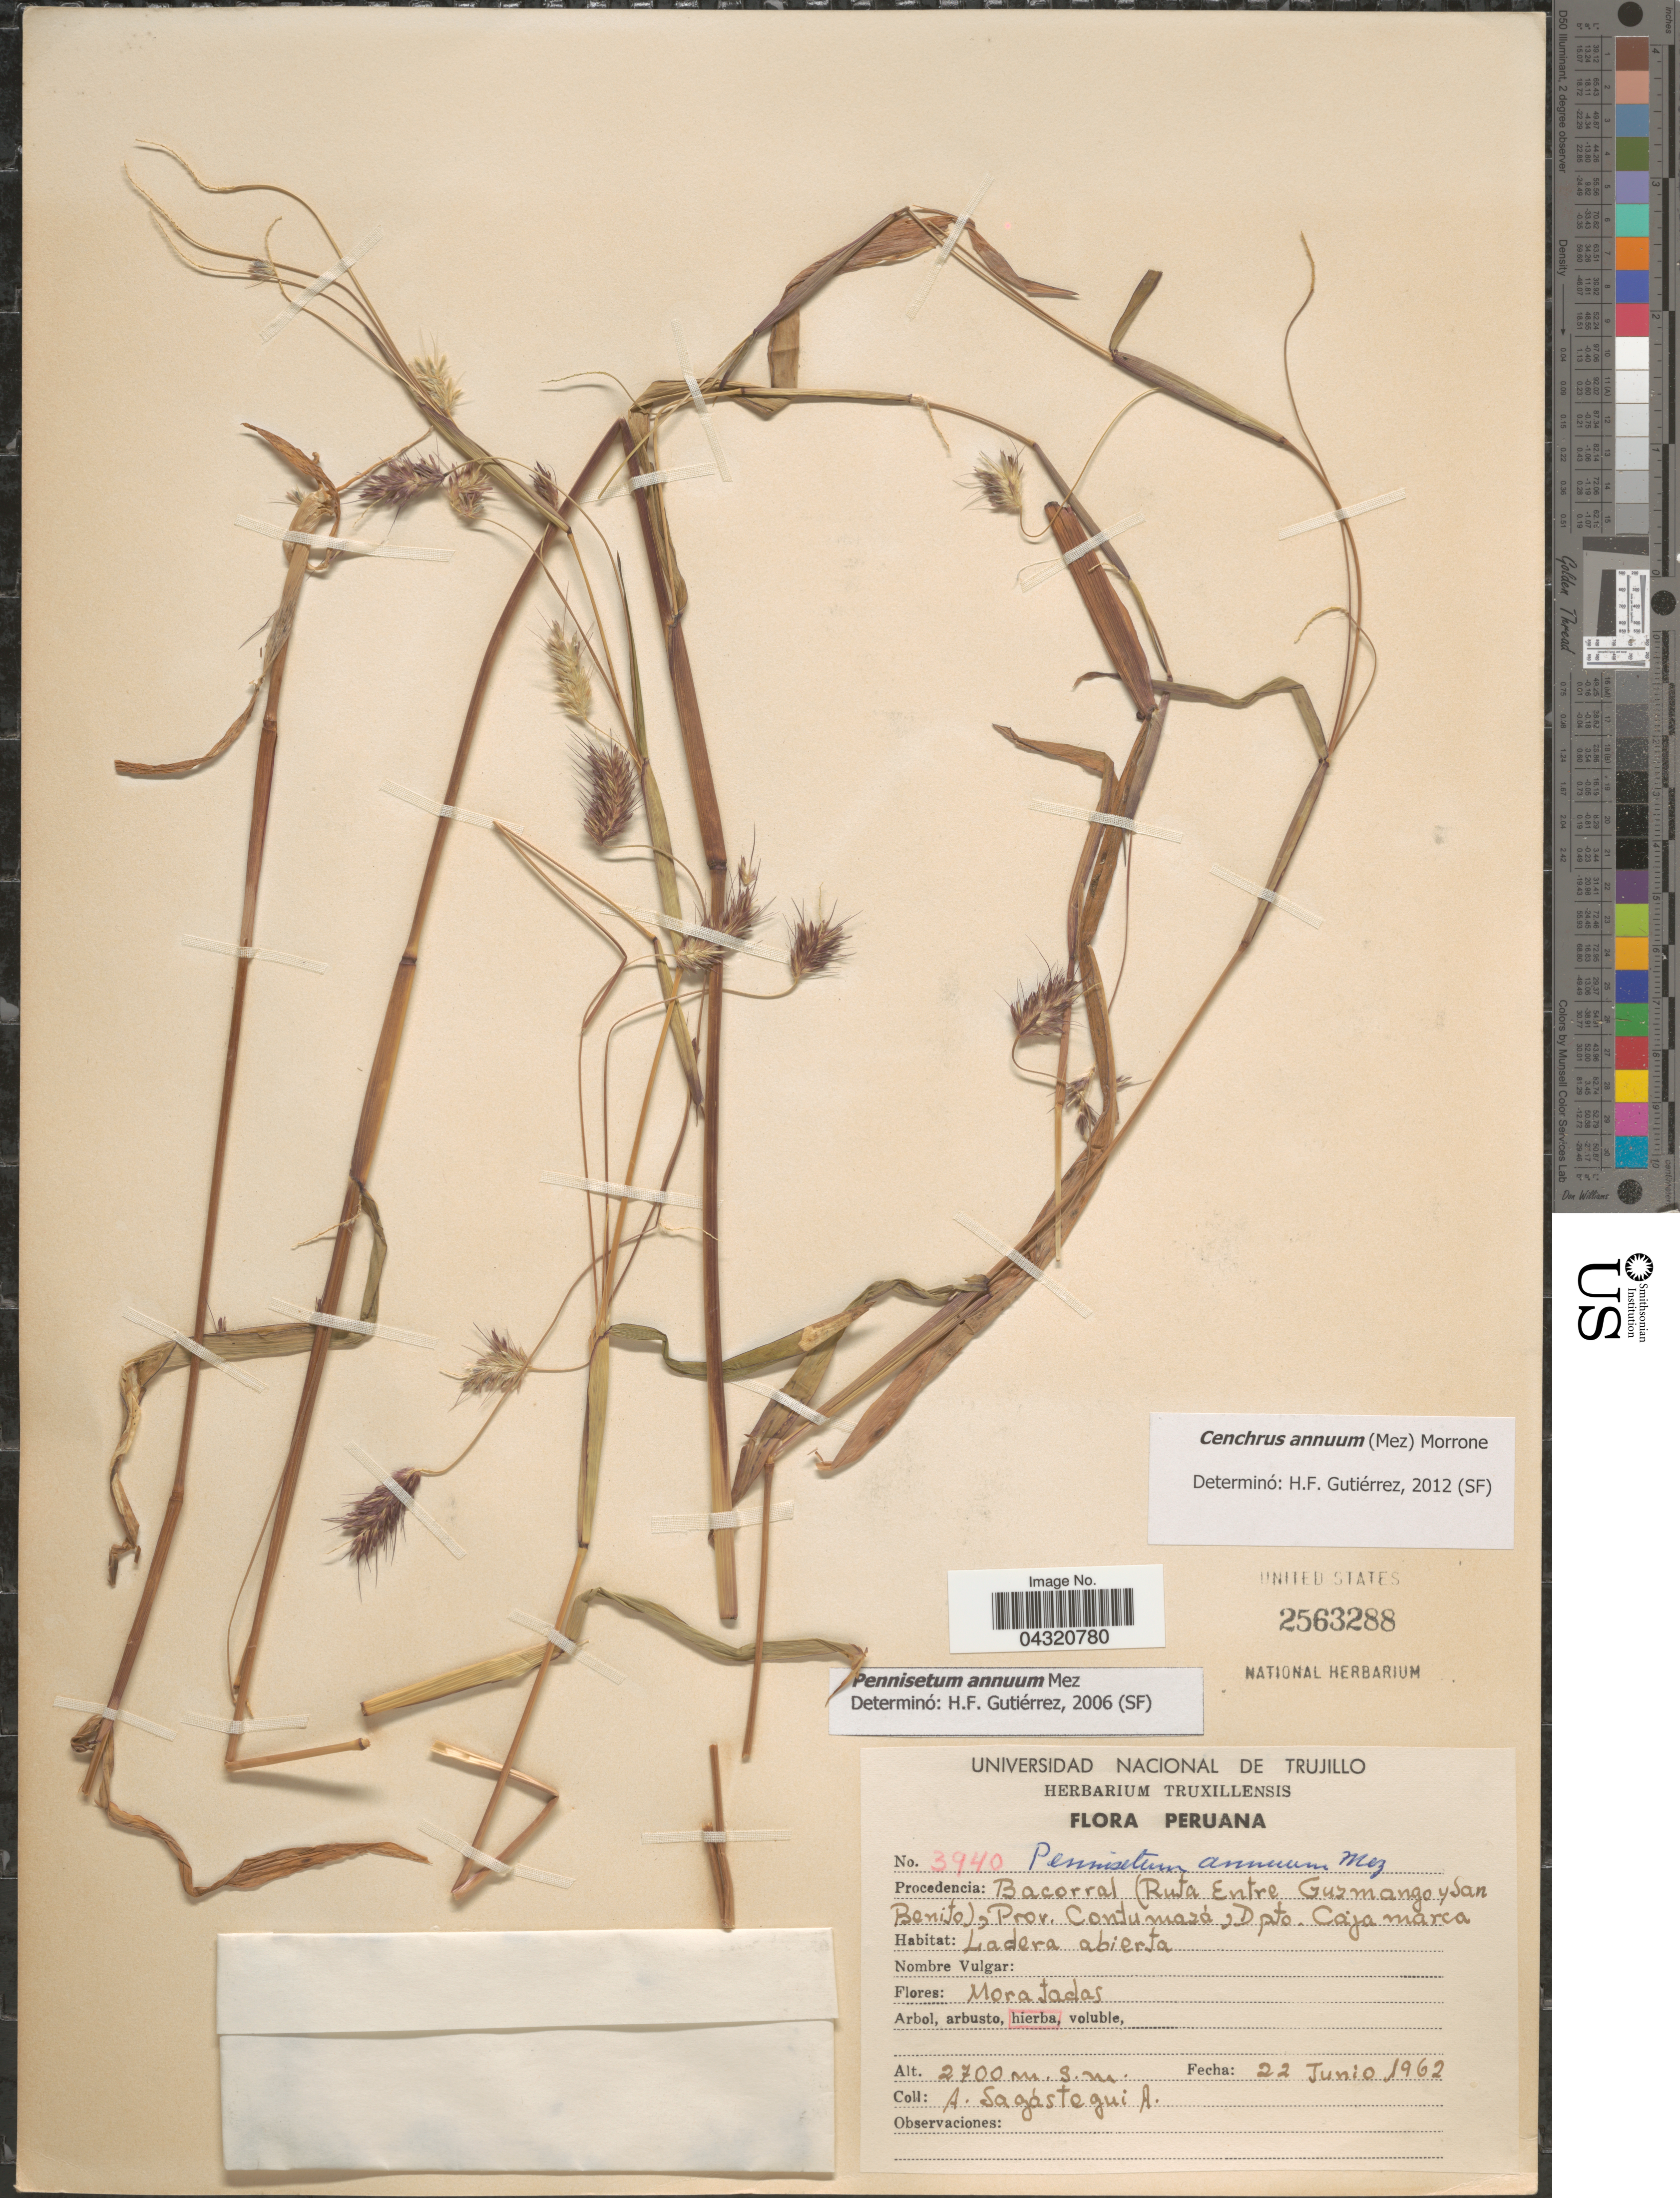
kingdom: Plantae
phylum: Tracheophyta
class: Liliopsida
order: Poales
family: Poaceae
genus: Cenchrus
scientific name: Cenchrus annuus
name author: (Mez) Morrone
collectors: A. Sagástegui A.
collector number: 3940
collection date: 1962-06-22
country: Peru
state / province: Cajamarca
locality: Bacorral (Ruta Entre Guzmango y San Benito), Prov. Contumazá, Dpto. Cajamarca.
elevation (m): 2700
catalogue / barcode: US 2563288